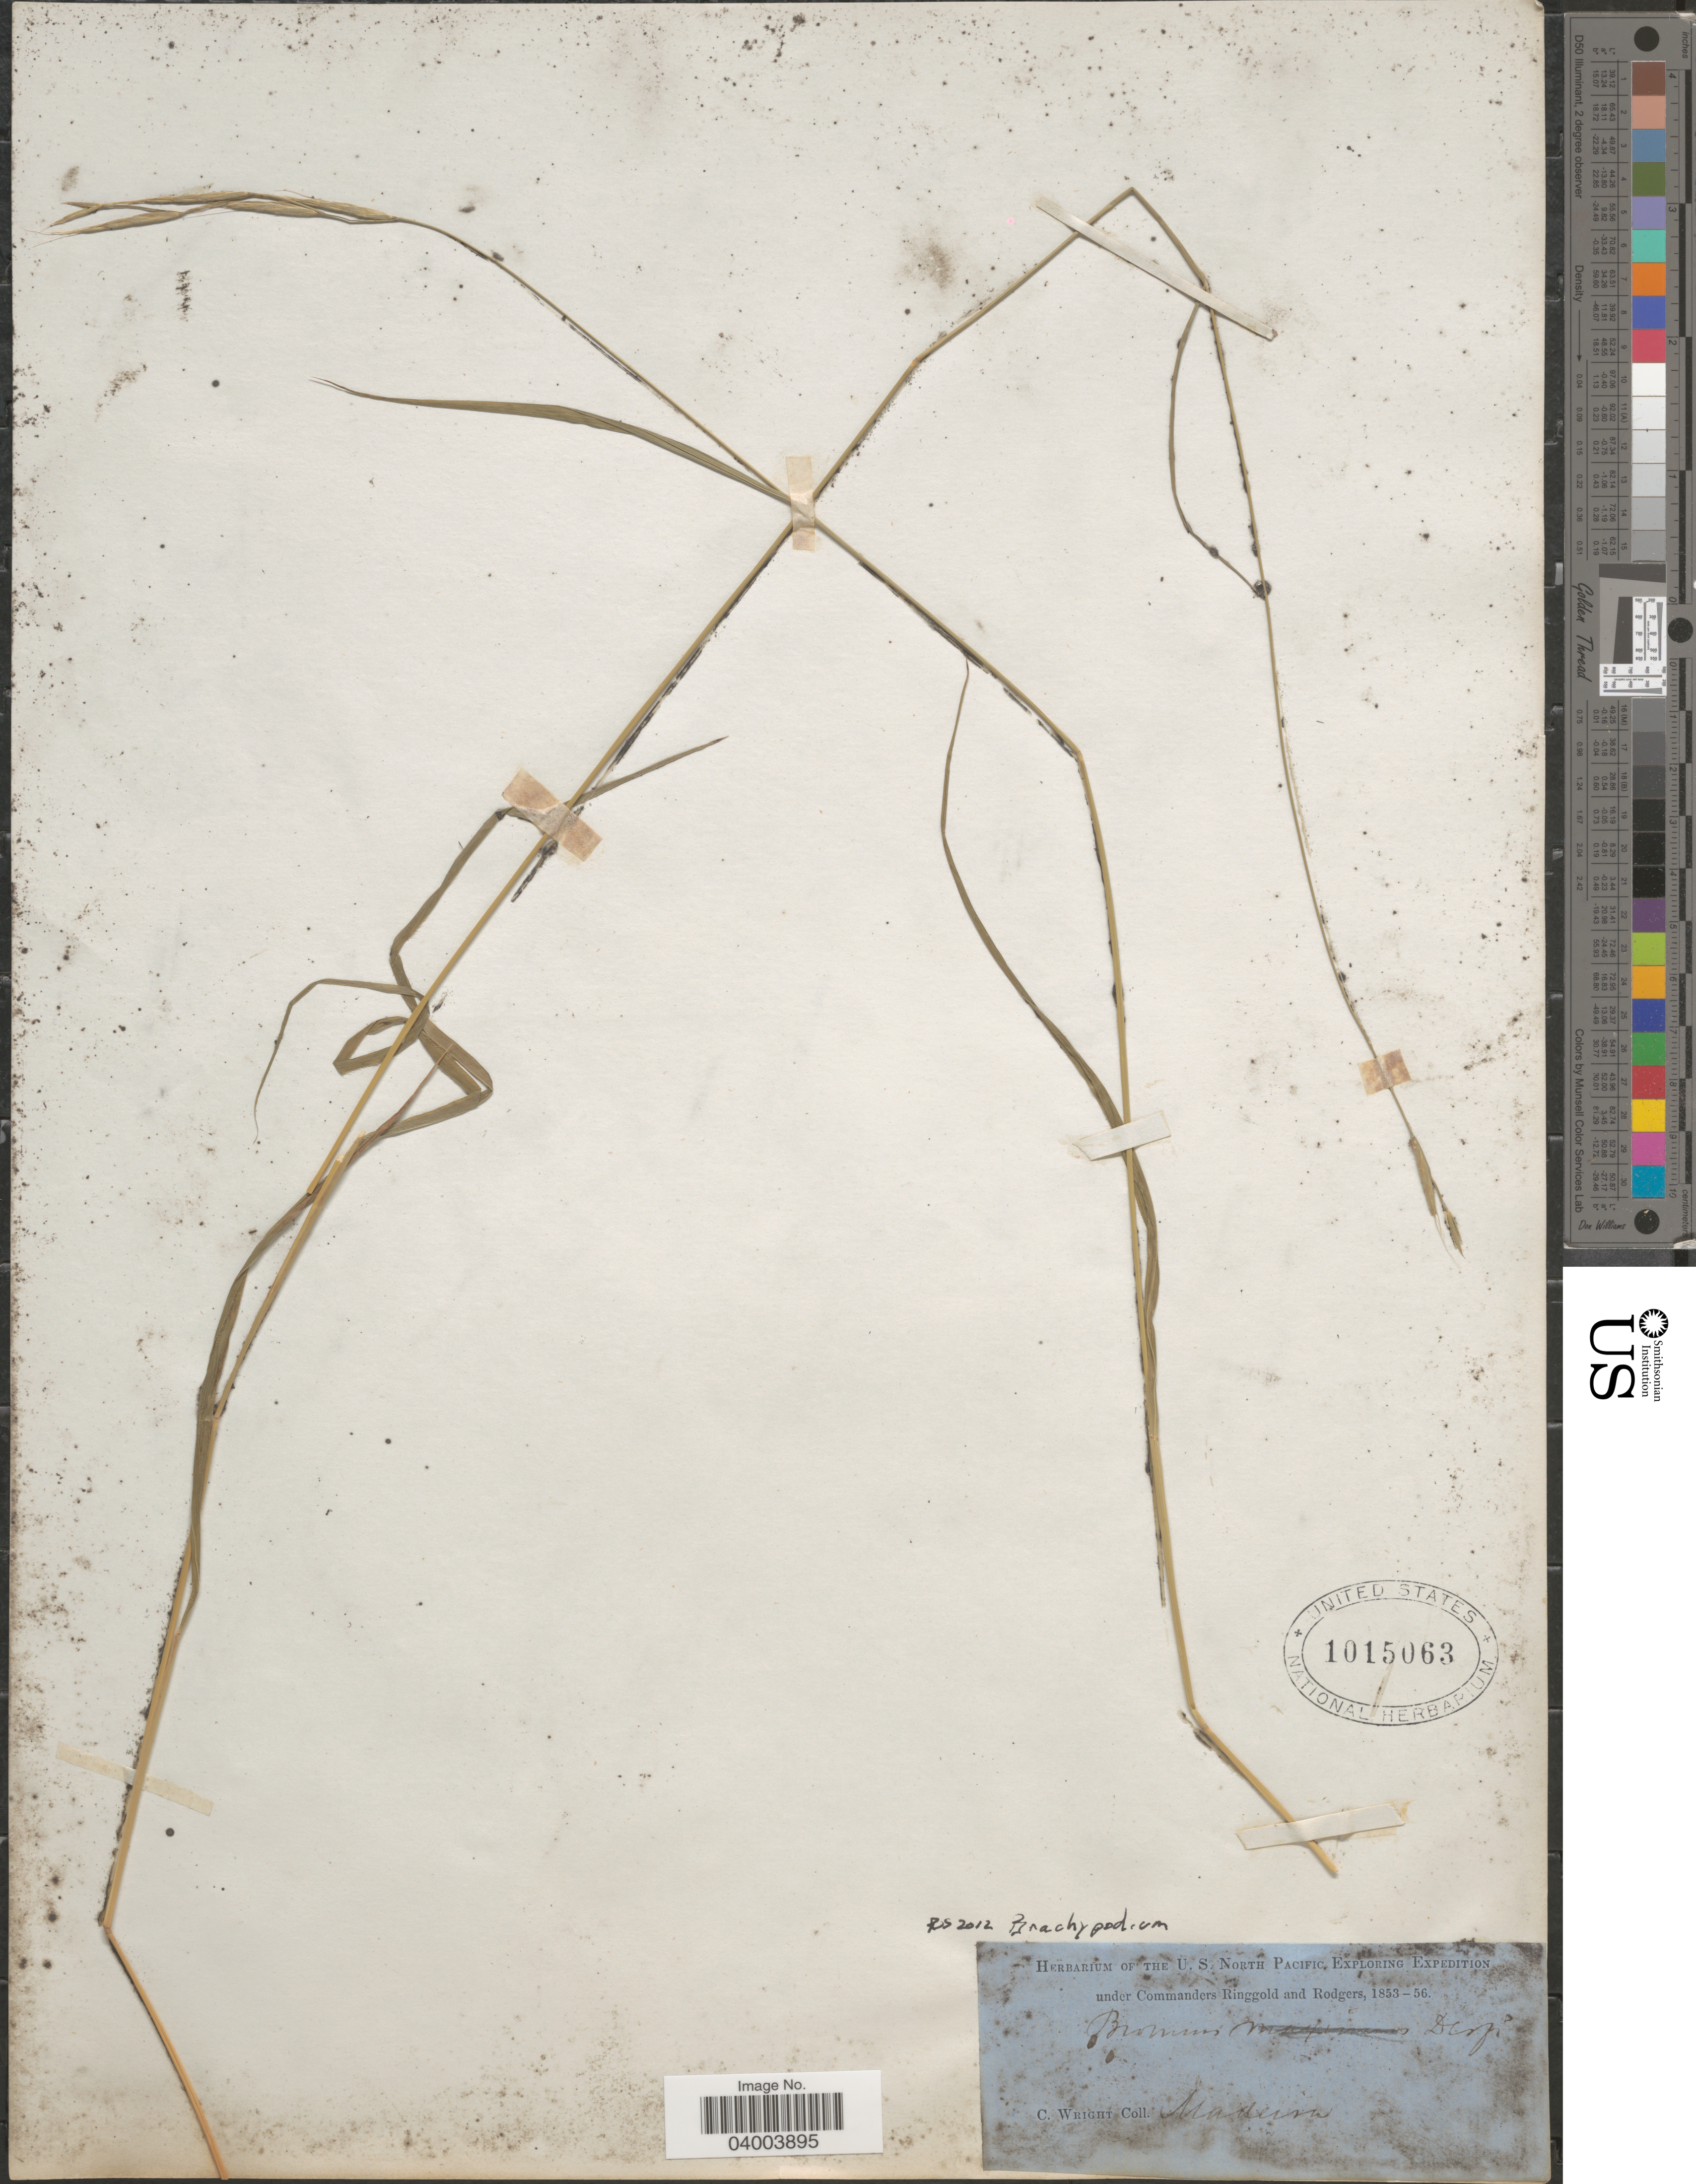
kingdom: Plantae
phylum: Tracheophyta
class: Liliopsida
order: Poales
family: Poaceae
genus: Brachypodium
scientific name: Brachypodium sp.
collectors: C. Wright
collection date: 1853/1856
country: Portugal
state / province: Madeira (Aut. Reg.)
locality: Madeira.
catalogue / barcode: US 1015063